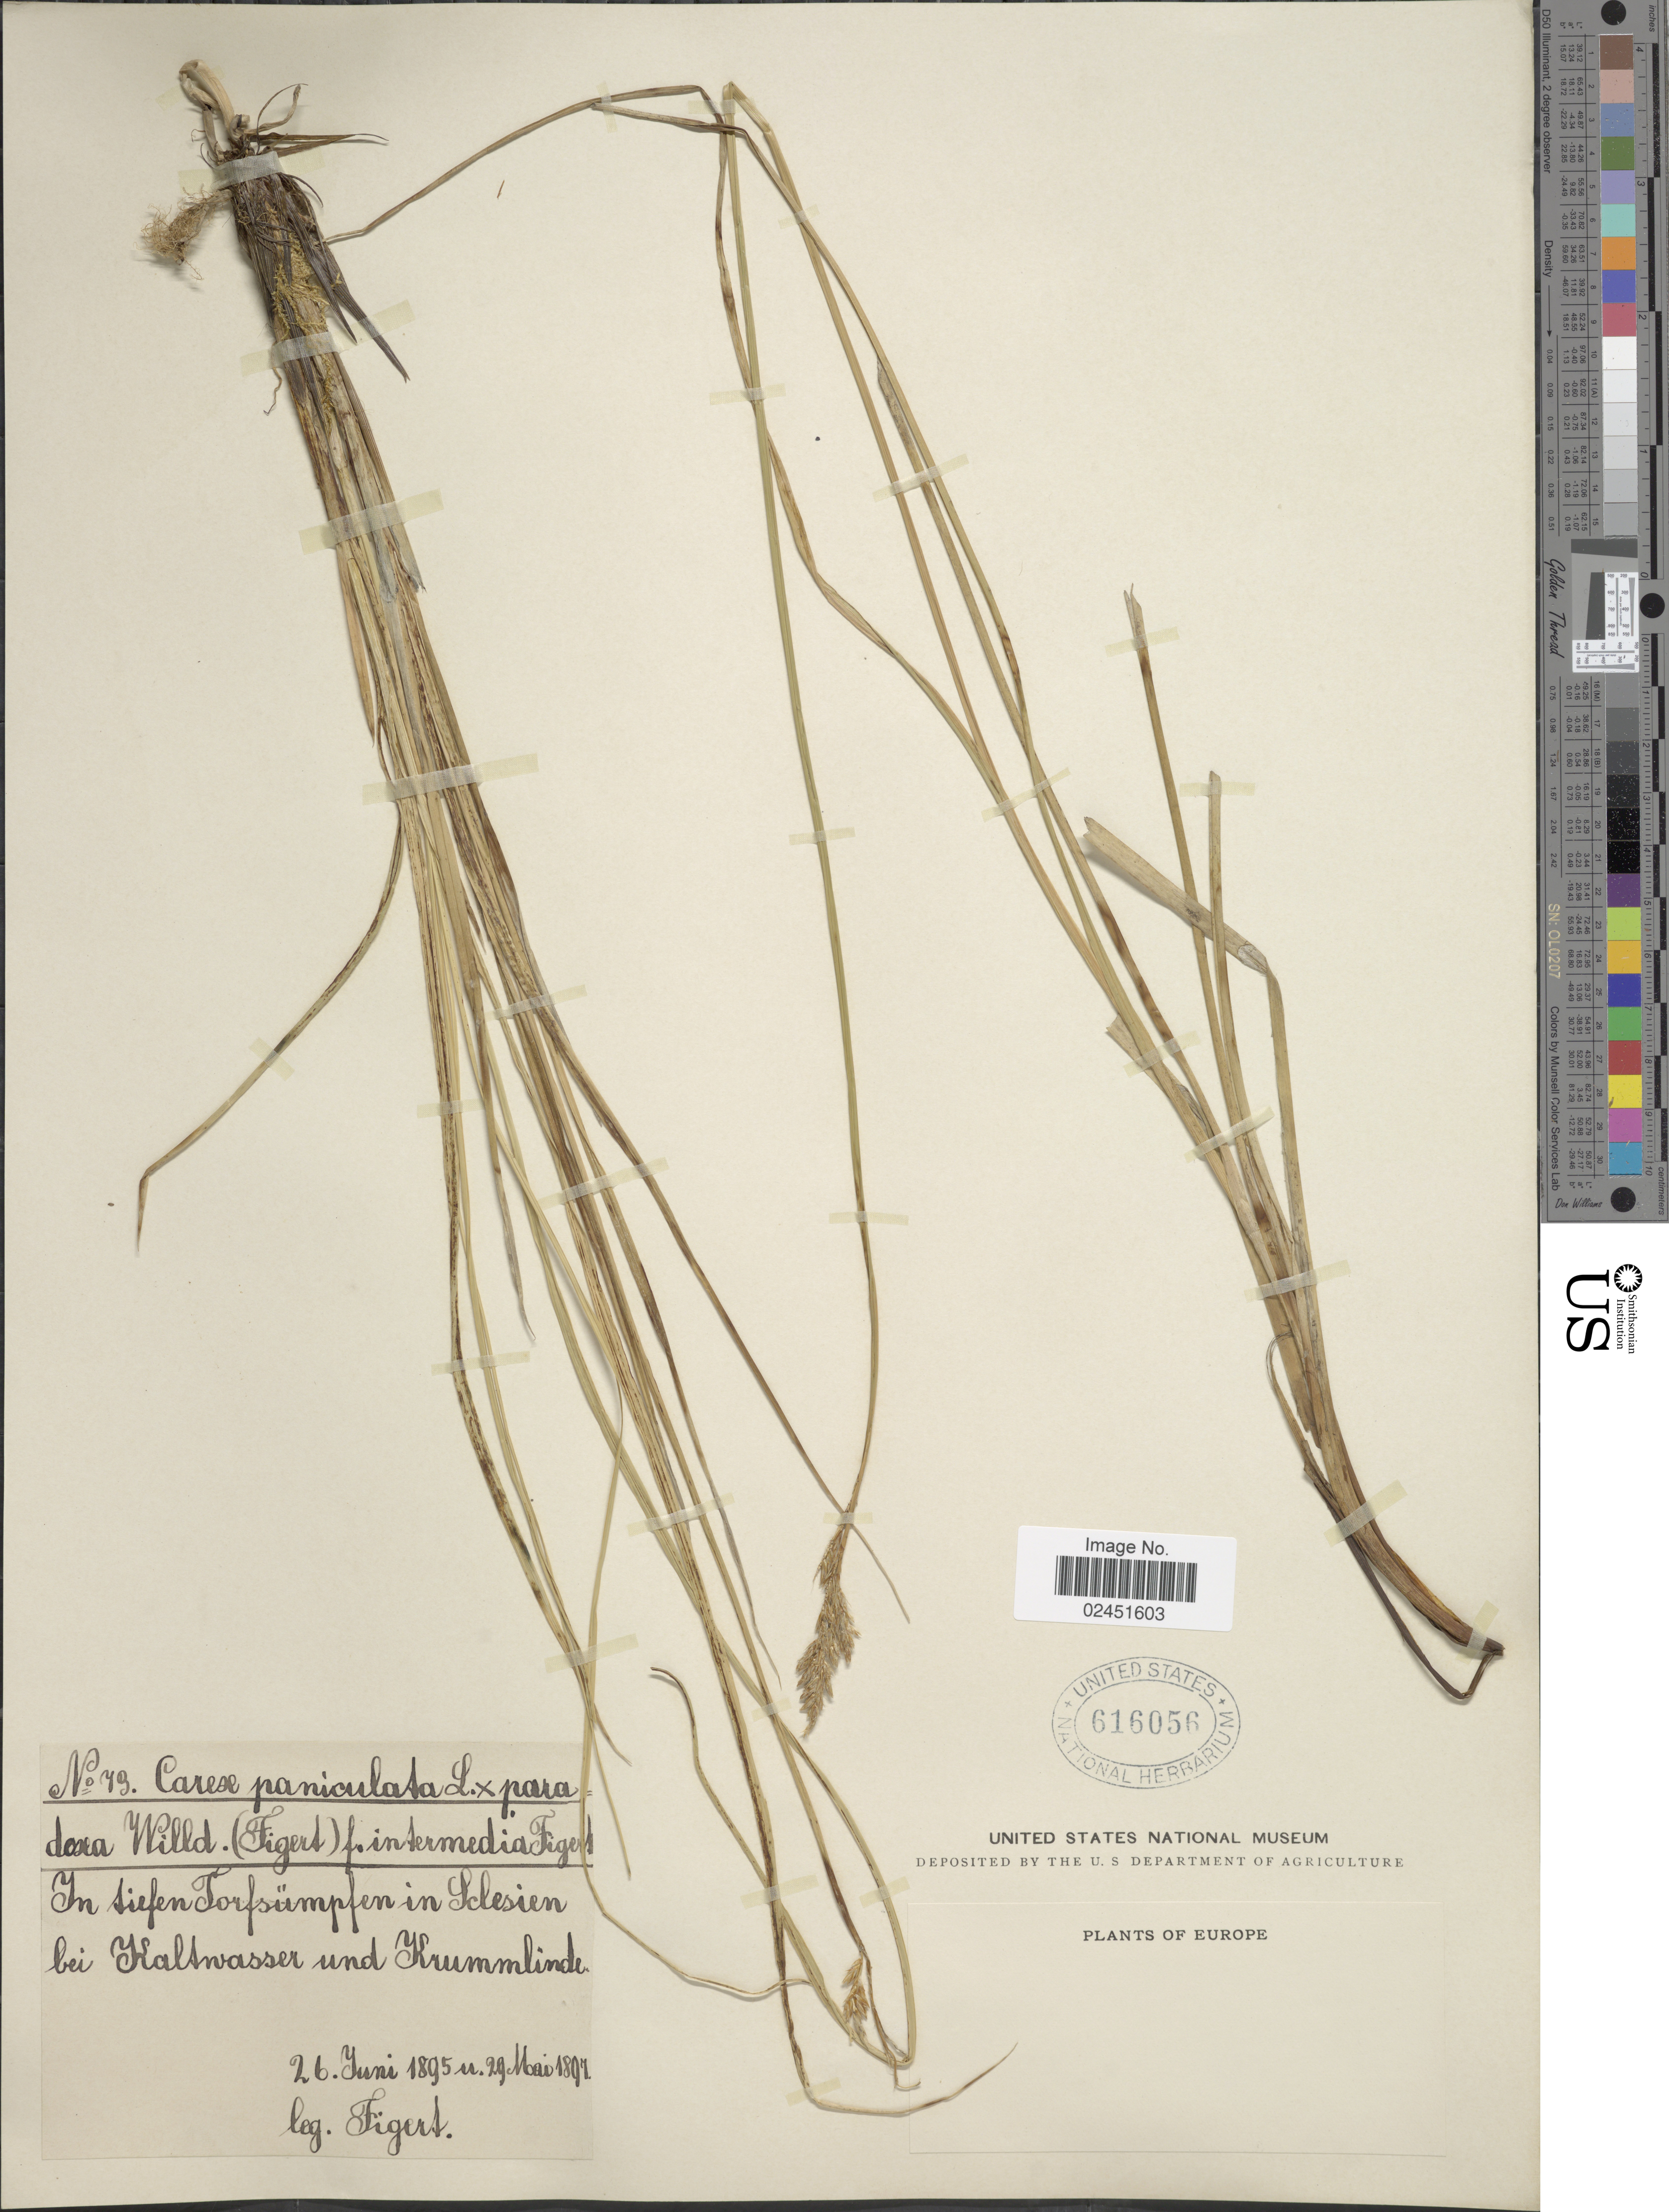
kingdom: Plantae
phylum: Tracheophyta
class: Liliopsida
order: Poales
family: Cyperaceae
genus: Carex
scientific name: Carex paniculata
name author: L.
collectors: Figert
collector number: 73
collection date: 1895-06-26/1897-05-29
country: Germany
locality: In siefen Torfsumpfen in Sclesien bei Kalswasser und Krummlinde [interpreted]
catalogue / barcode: US 616056